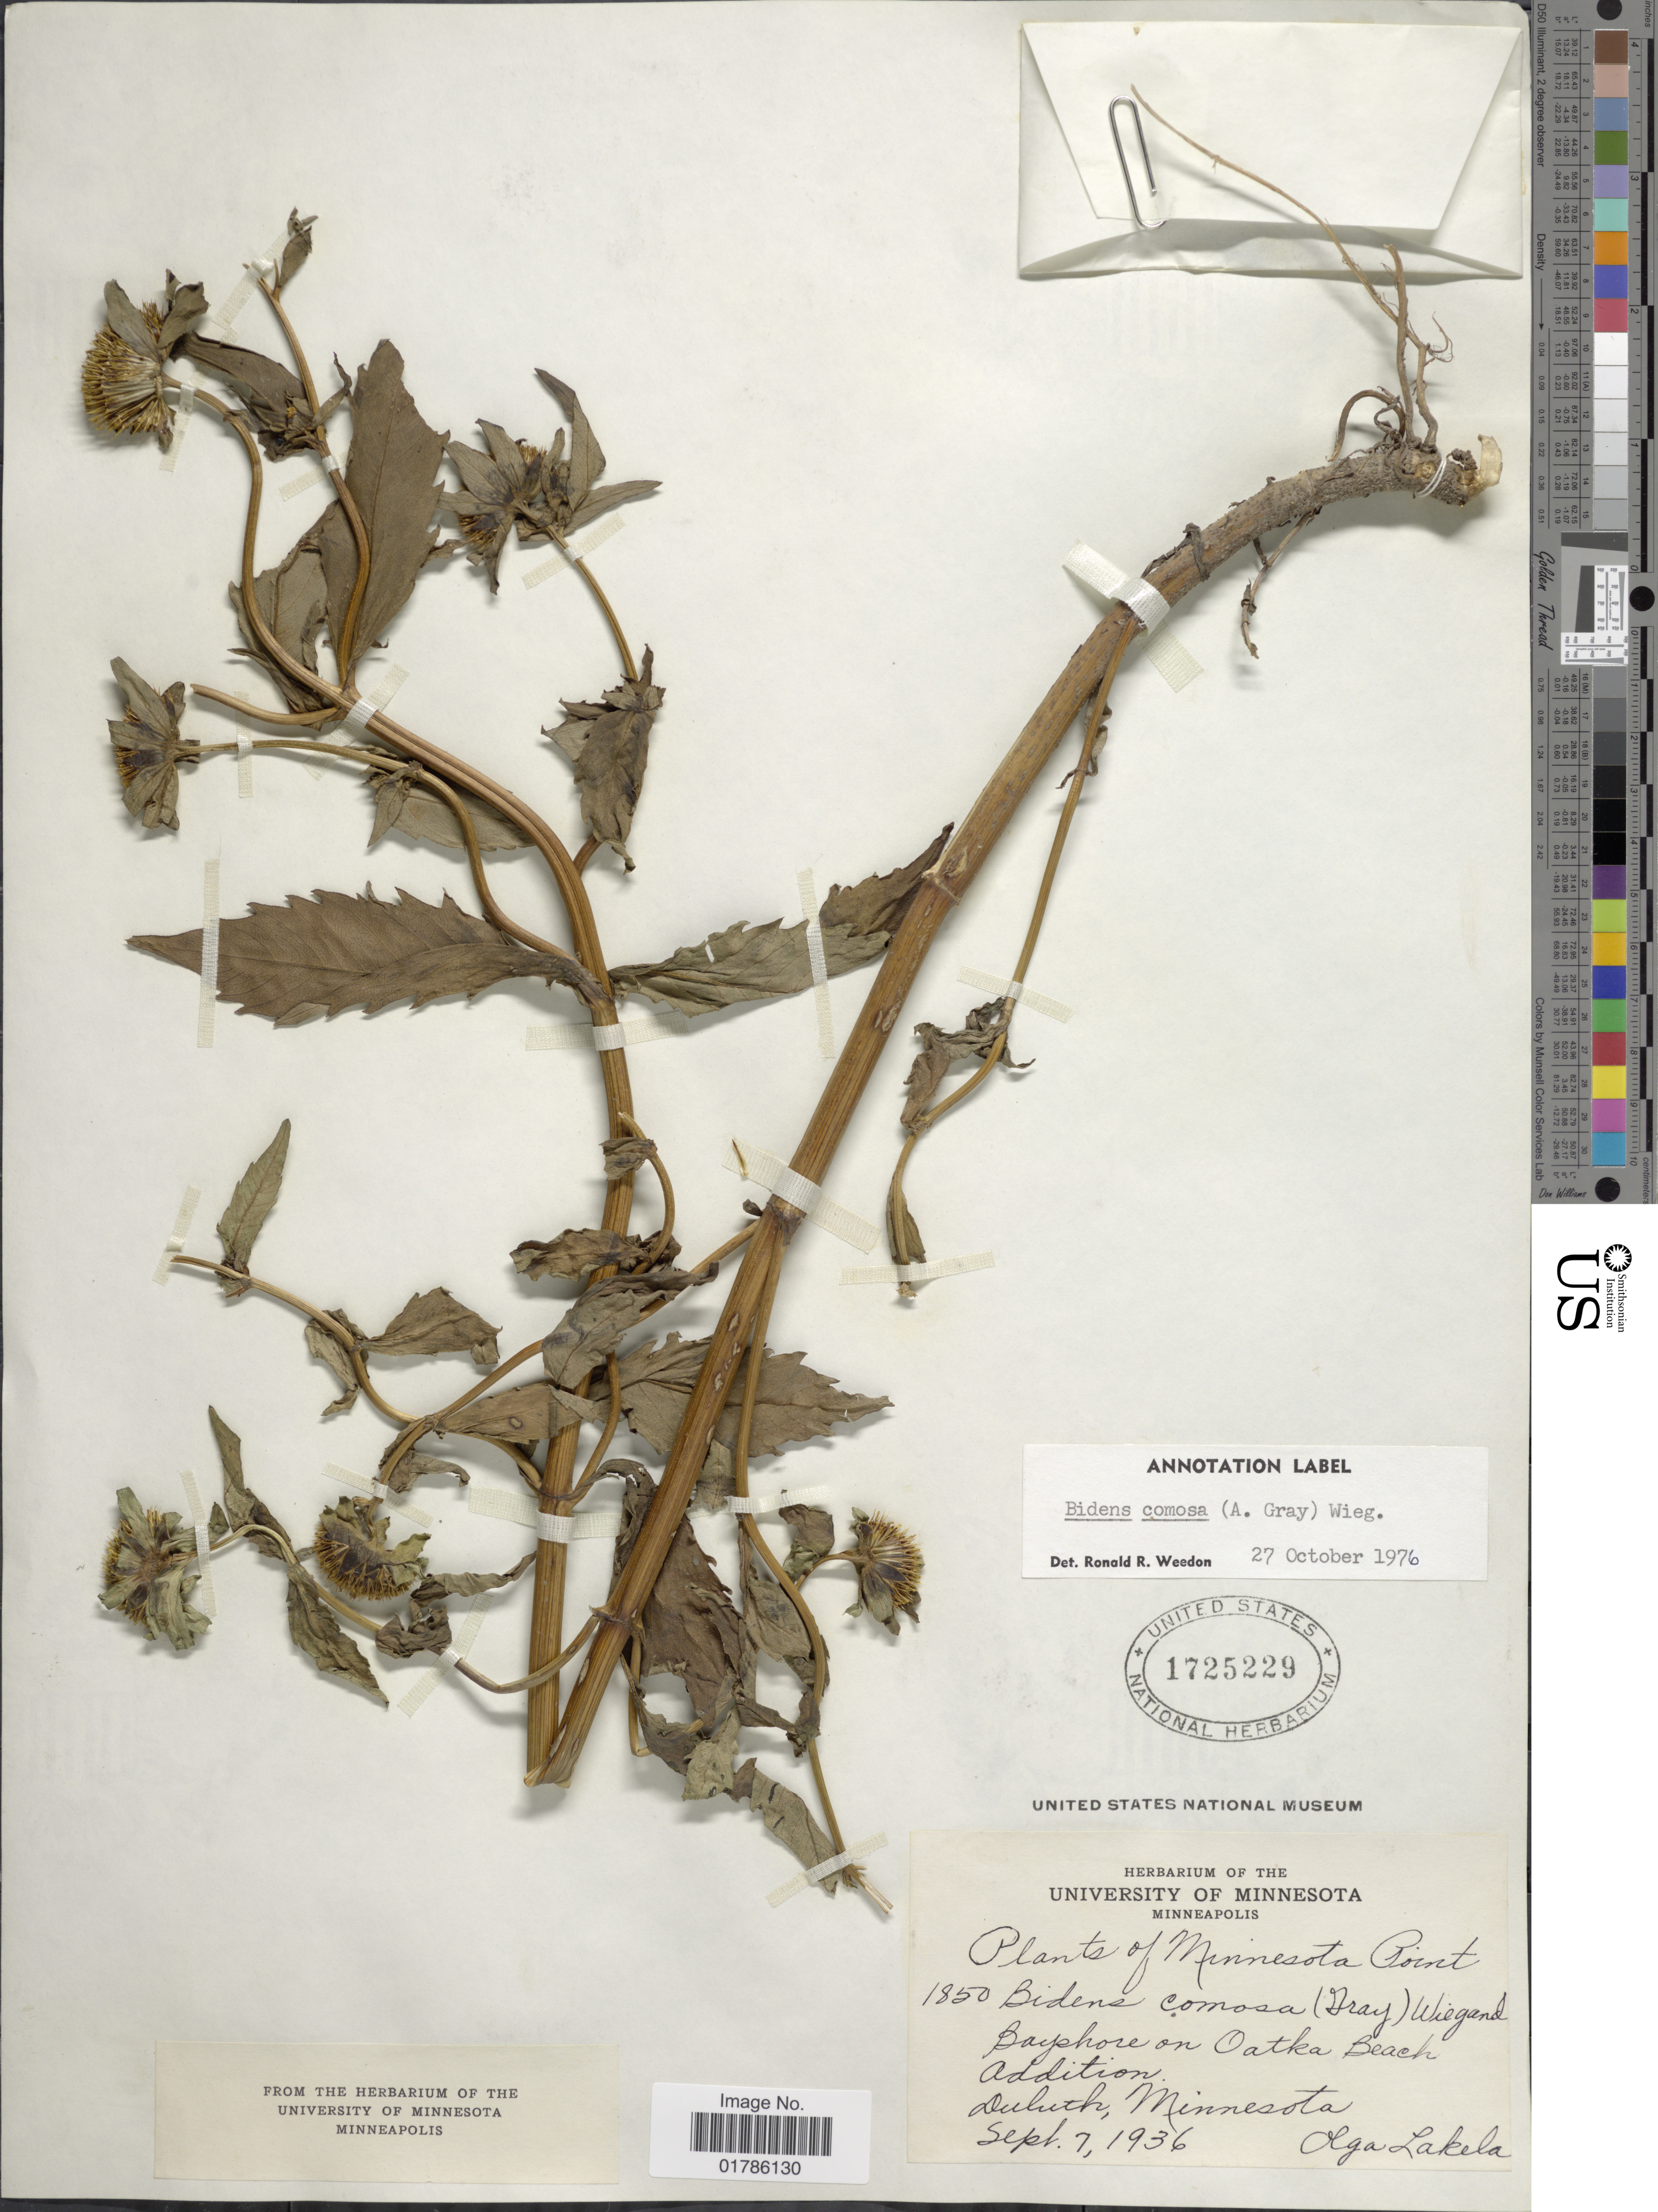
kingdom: Plantae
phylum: Tracheophyta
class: Magnoliopsida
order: Asterales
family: Asteraceae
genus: Bidens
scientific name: Bidens comosa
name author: (A. Gray) Wiegand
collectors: O. K. Lakela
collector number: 1850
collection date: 1936-09-07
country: United States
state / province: Minnesota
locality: Bayshore on Oatka Beach Addition, Duluth, Minnesota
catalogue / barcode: US 1725229